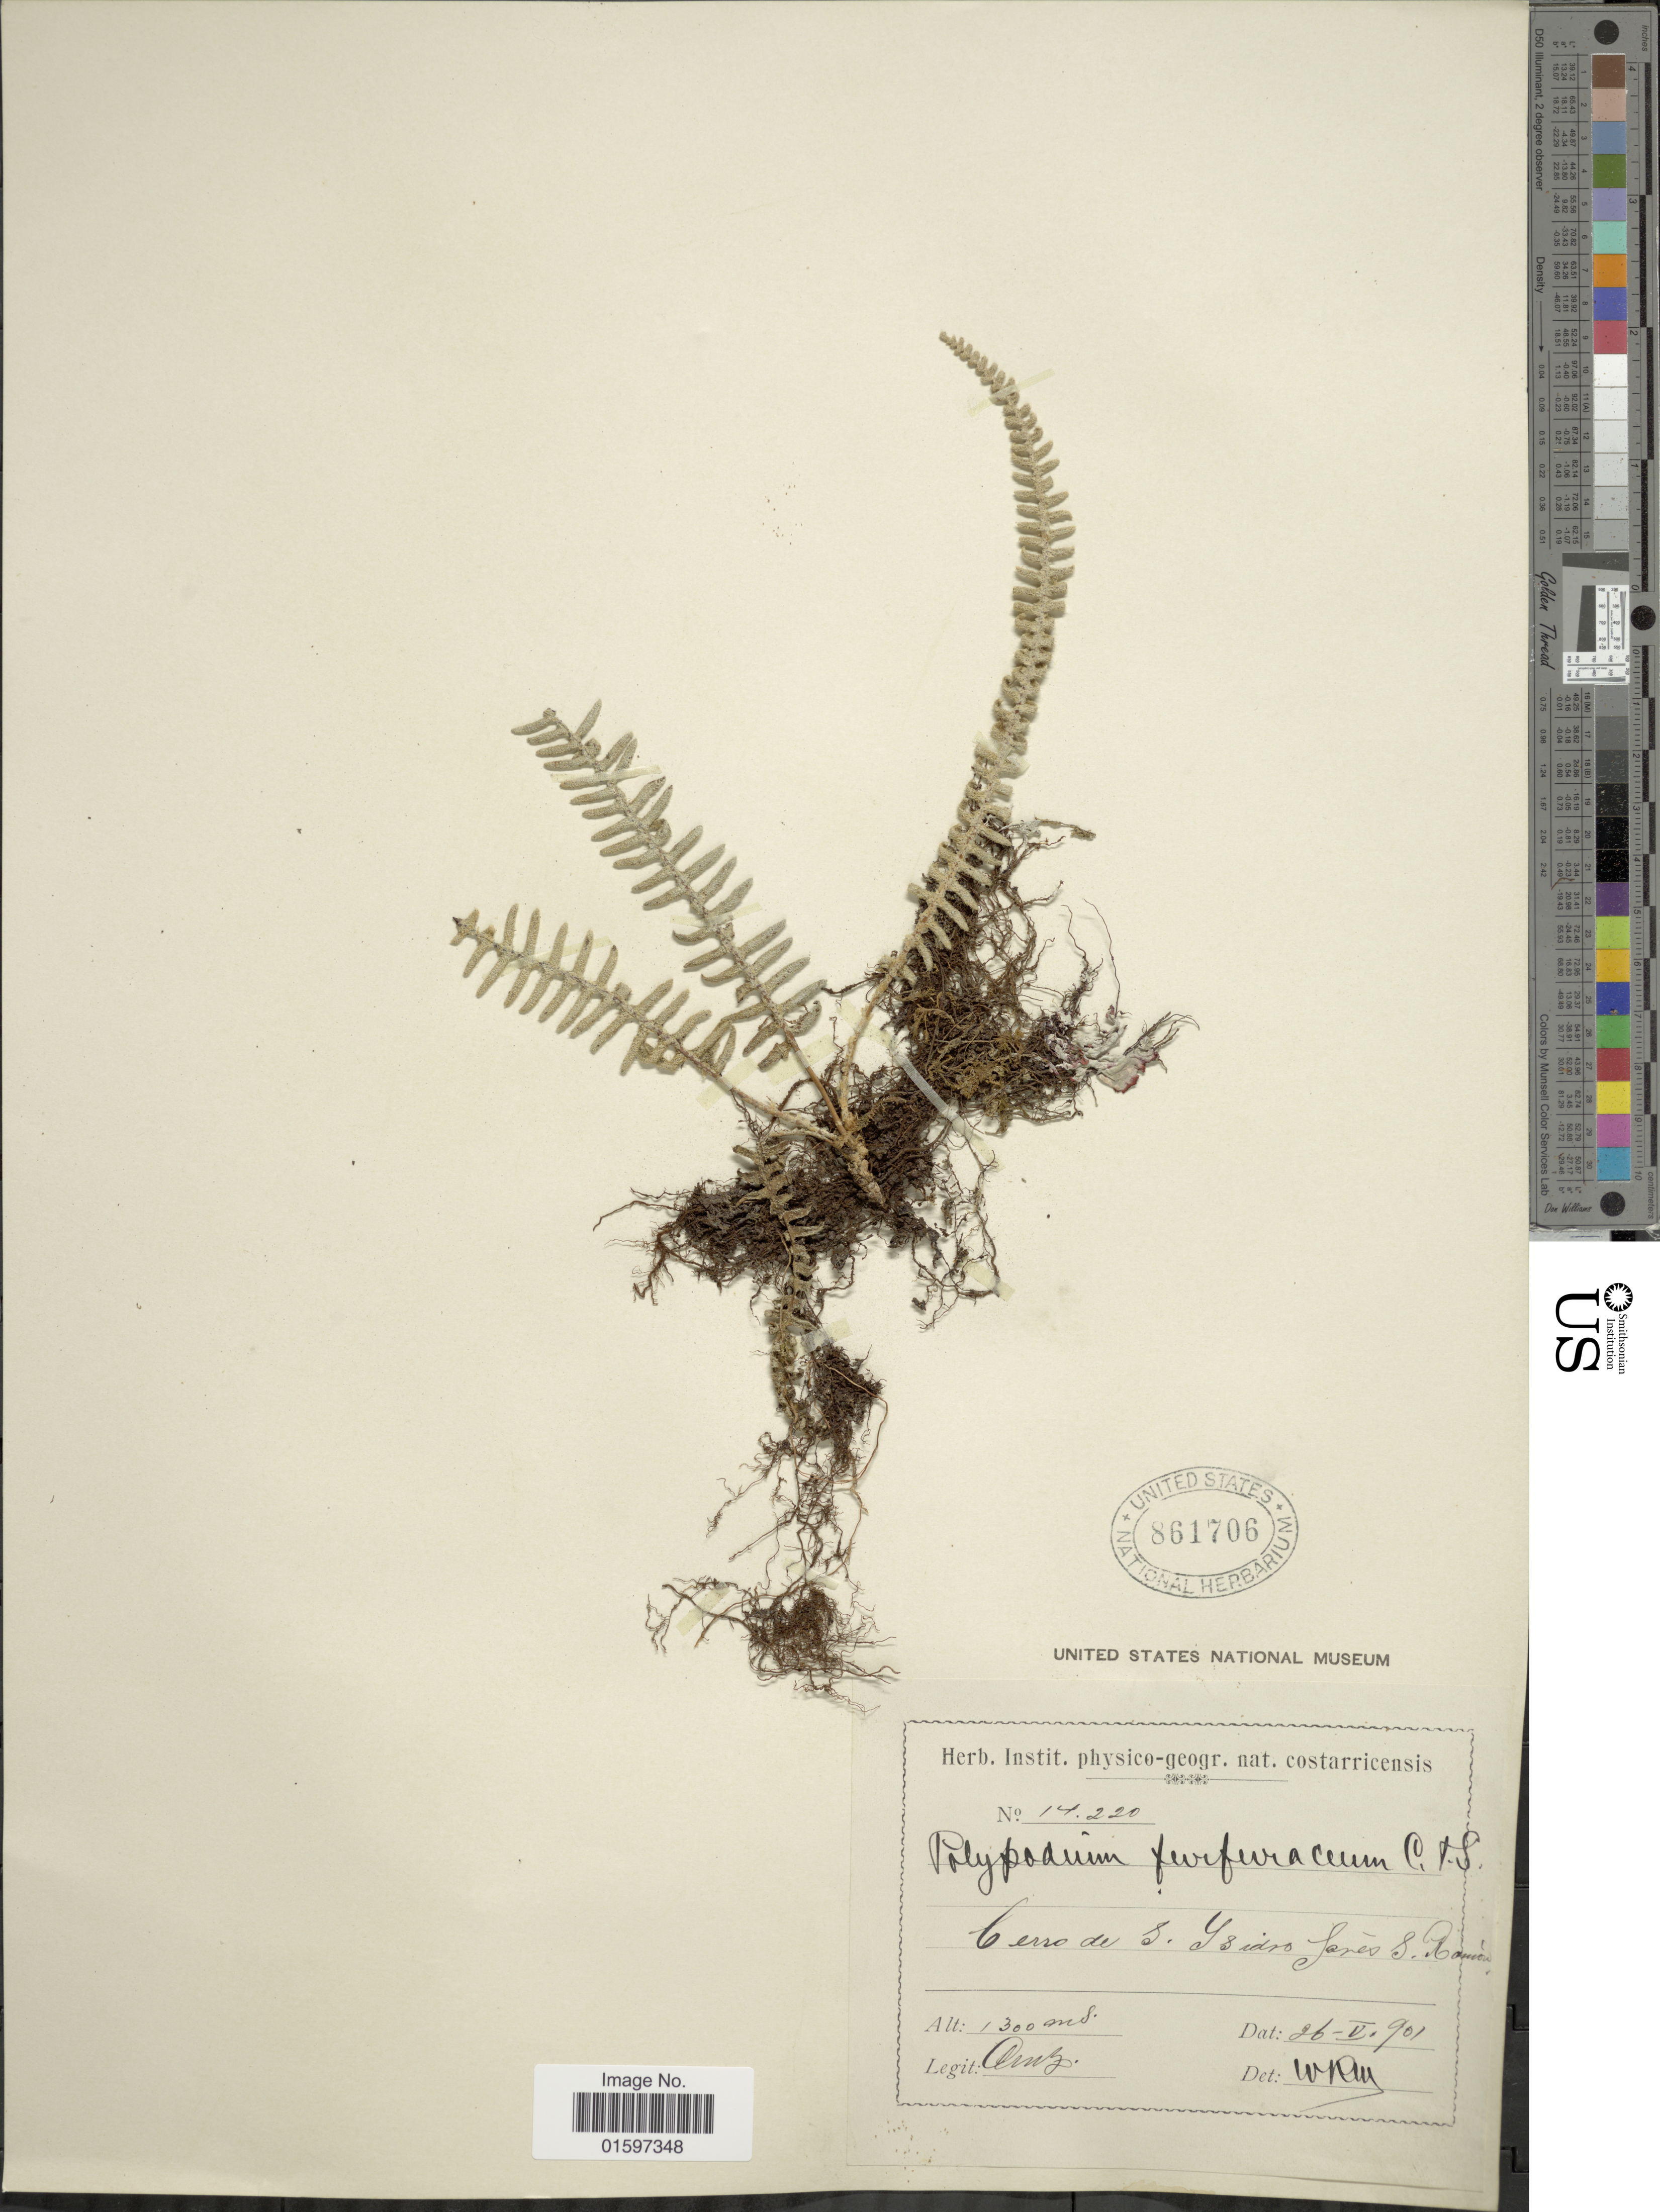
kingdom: Plantae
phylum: Tracheophyta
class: Polypodiopsida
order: Polypodiales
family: Polypodiaceae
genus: Pleopeltis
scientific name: Pleopeltis furfuracea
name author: (Schltdl. & Cham.) A.R. Sm. & Tejero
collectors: ex Herb. Inst. Physico-Geogr. Nat. Costarricensis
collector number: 14220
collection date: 1901-05-26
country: Costa Rica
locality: Cerro de S. Isidro, près S. Ramón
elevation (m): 1300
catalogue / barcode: US 861706